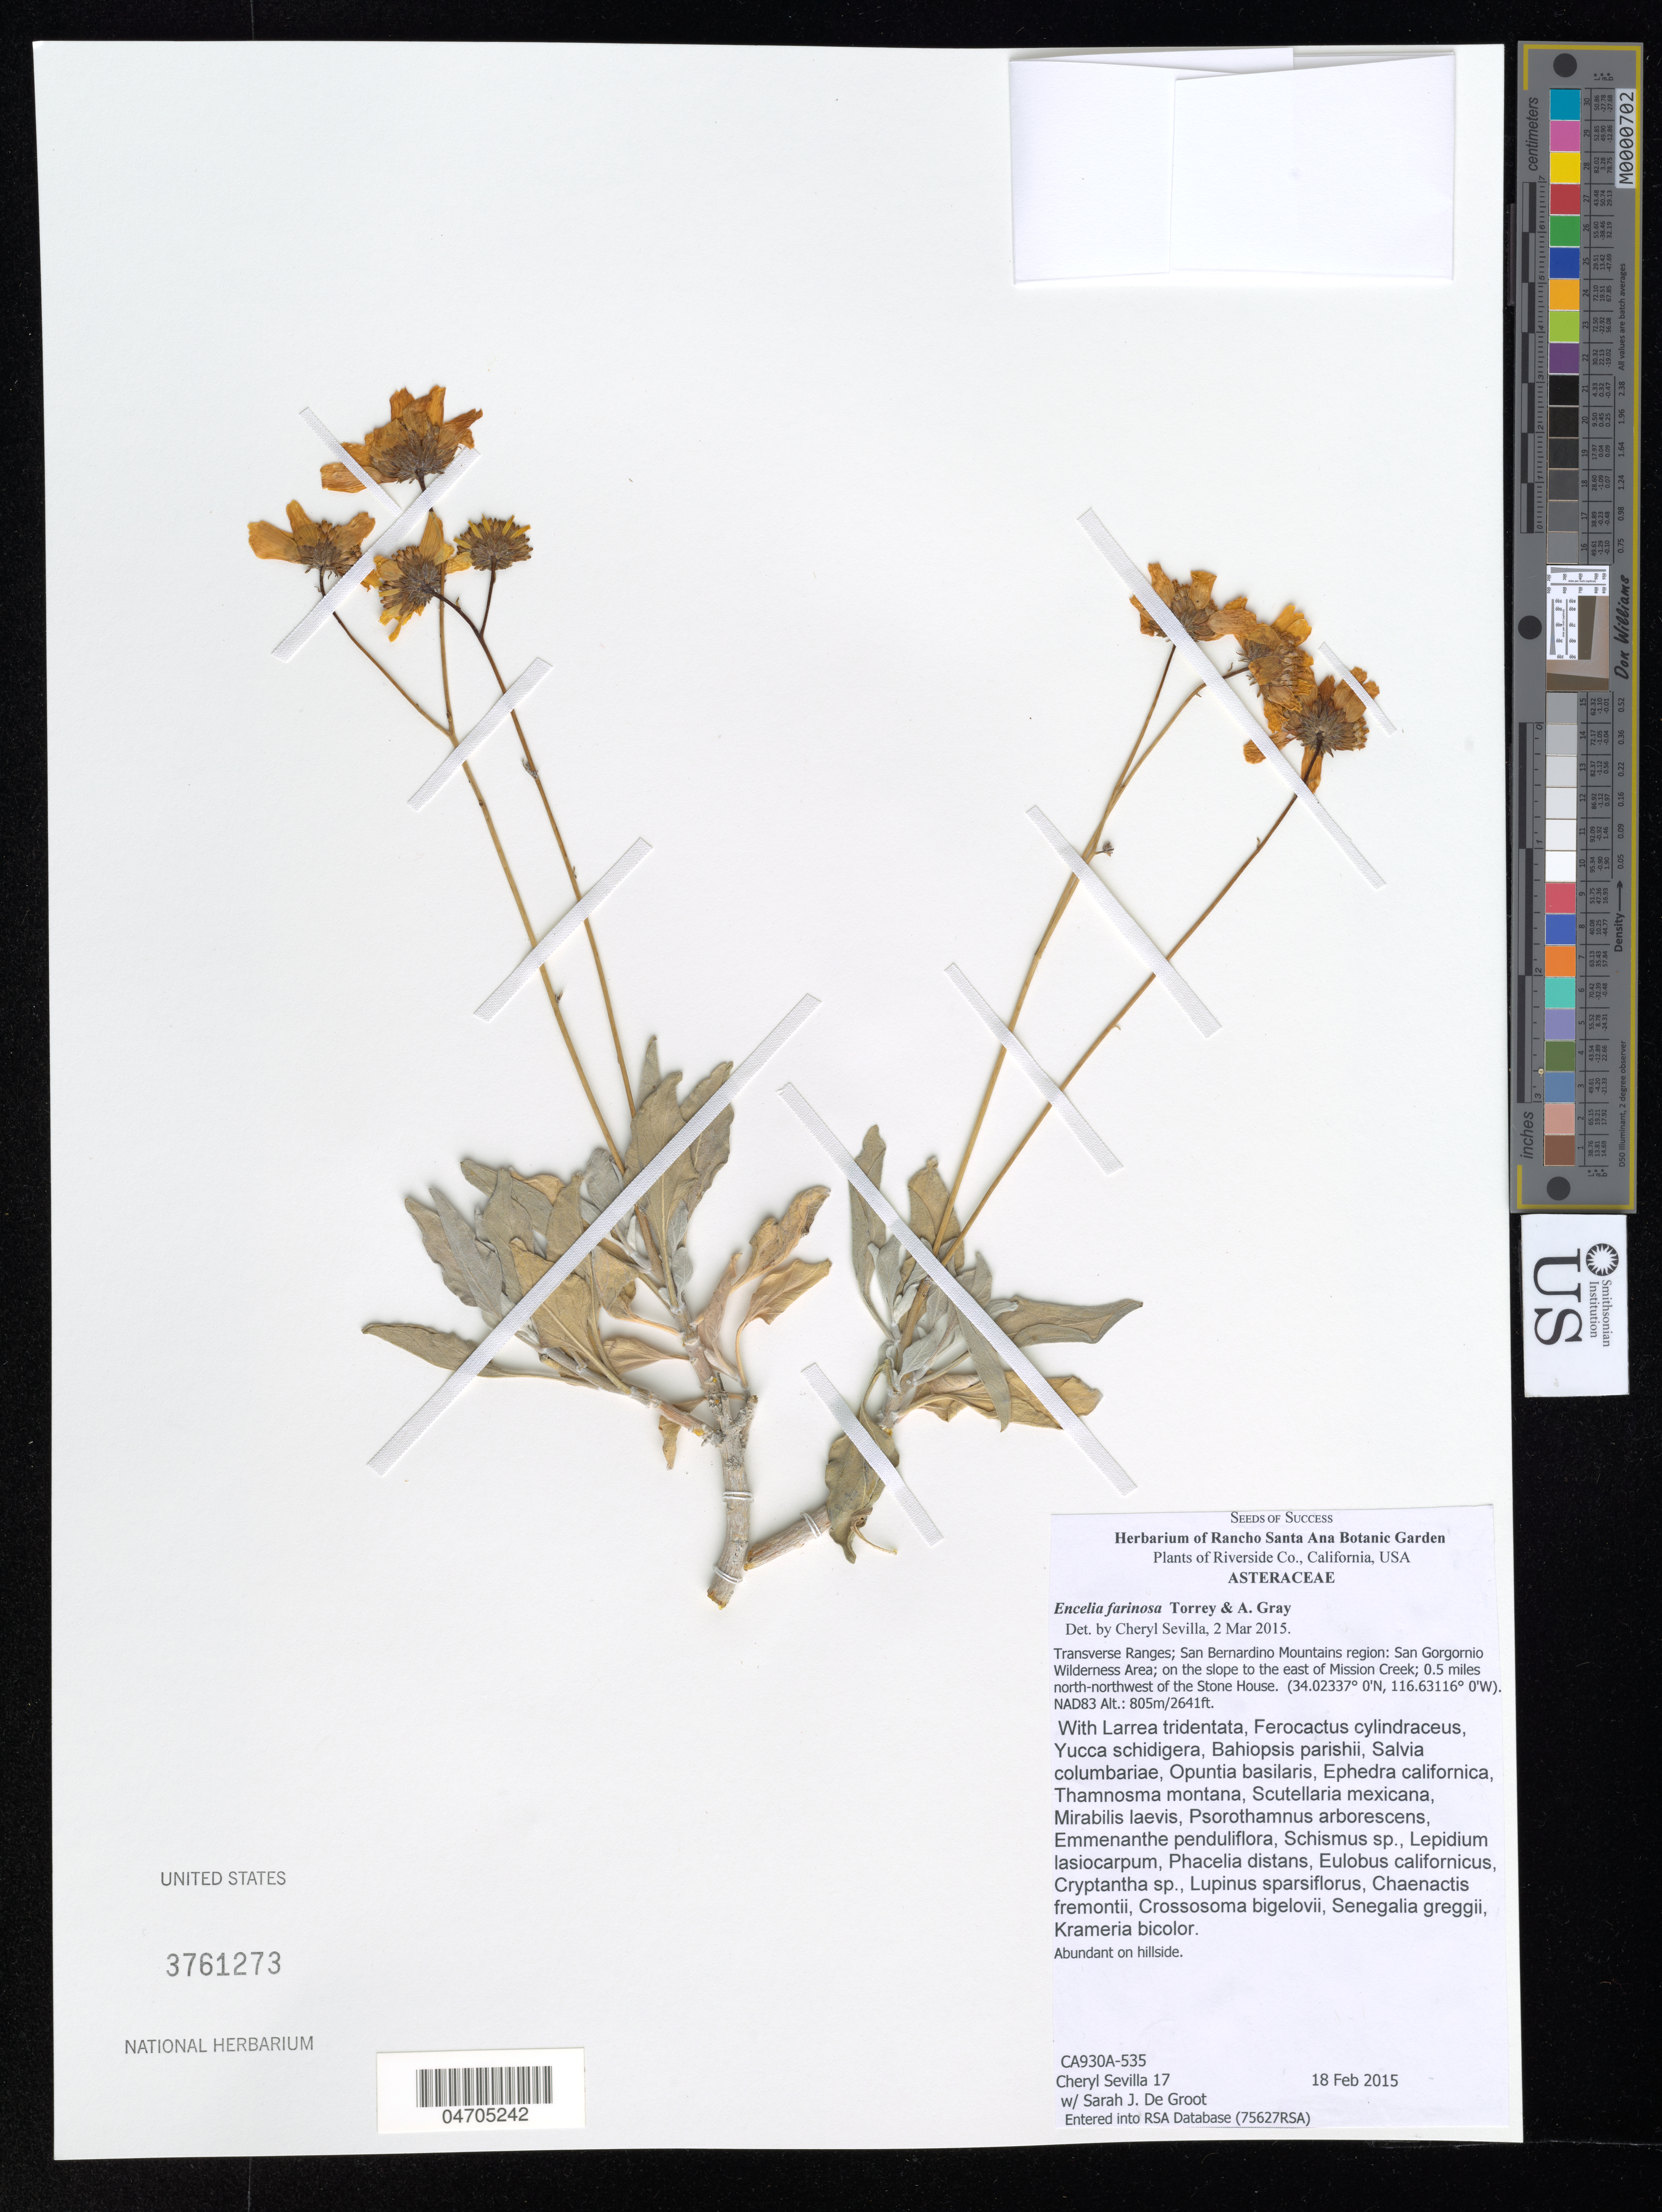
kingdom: Plantae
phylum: Tracheophyta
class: Magnoliopsida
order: Asterales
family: Asteraceae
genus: Encelia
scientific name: Encelia farinosa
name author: A. Gray ex Torr. in Emory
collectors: C. Sevilla & S. De Groot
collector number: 17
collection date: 2015-02-18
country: United States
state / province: California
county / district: Riverside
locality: Riverside Co. Transverse Ranges; San Bernardino Mountains region: San Gorgornio Wilderness Area; on the slope to the east of Mission Creek; 0.5 miles north-northwest of the Stone House.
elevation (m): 805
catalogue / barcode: US 3761273